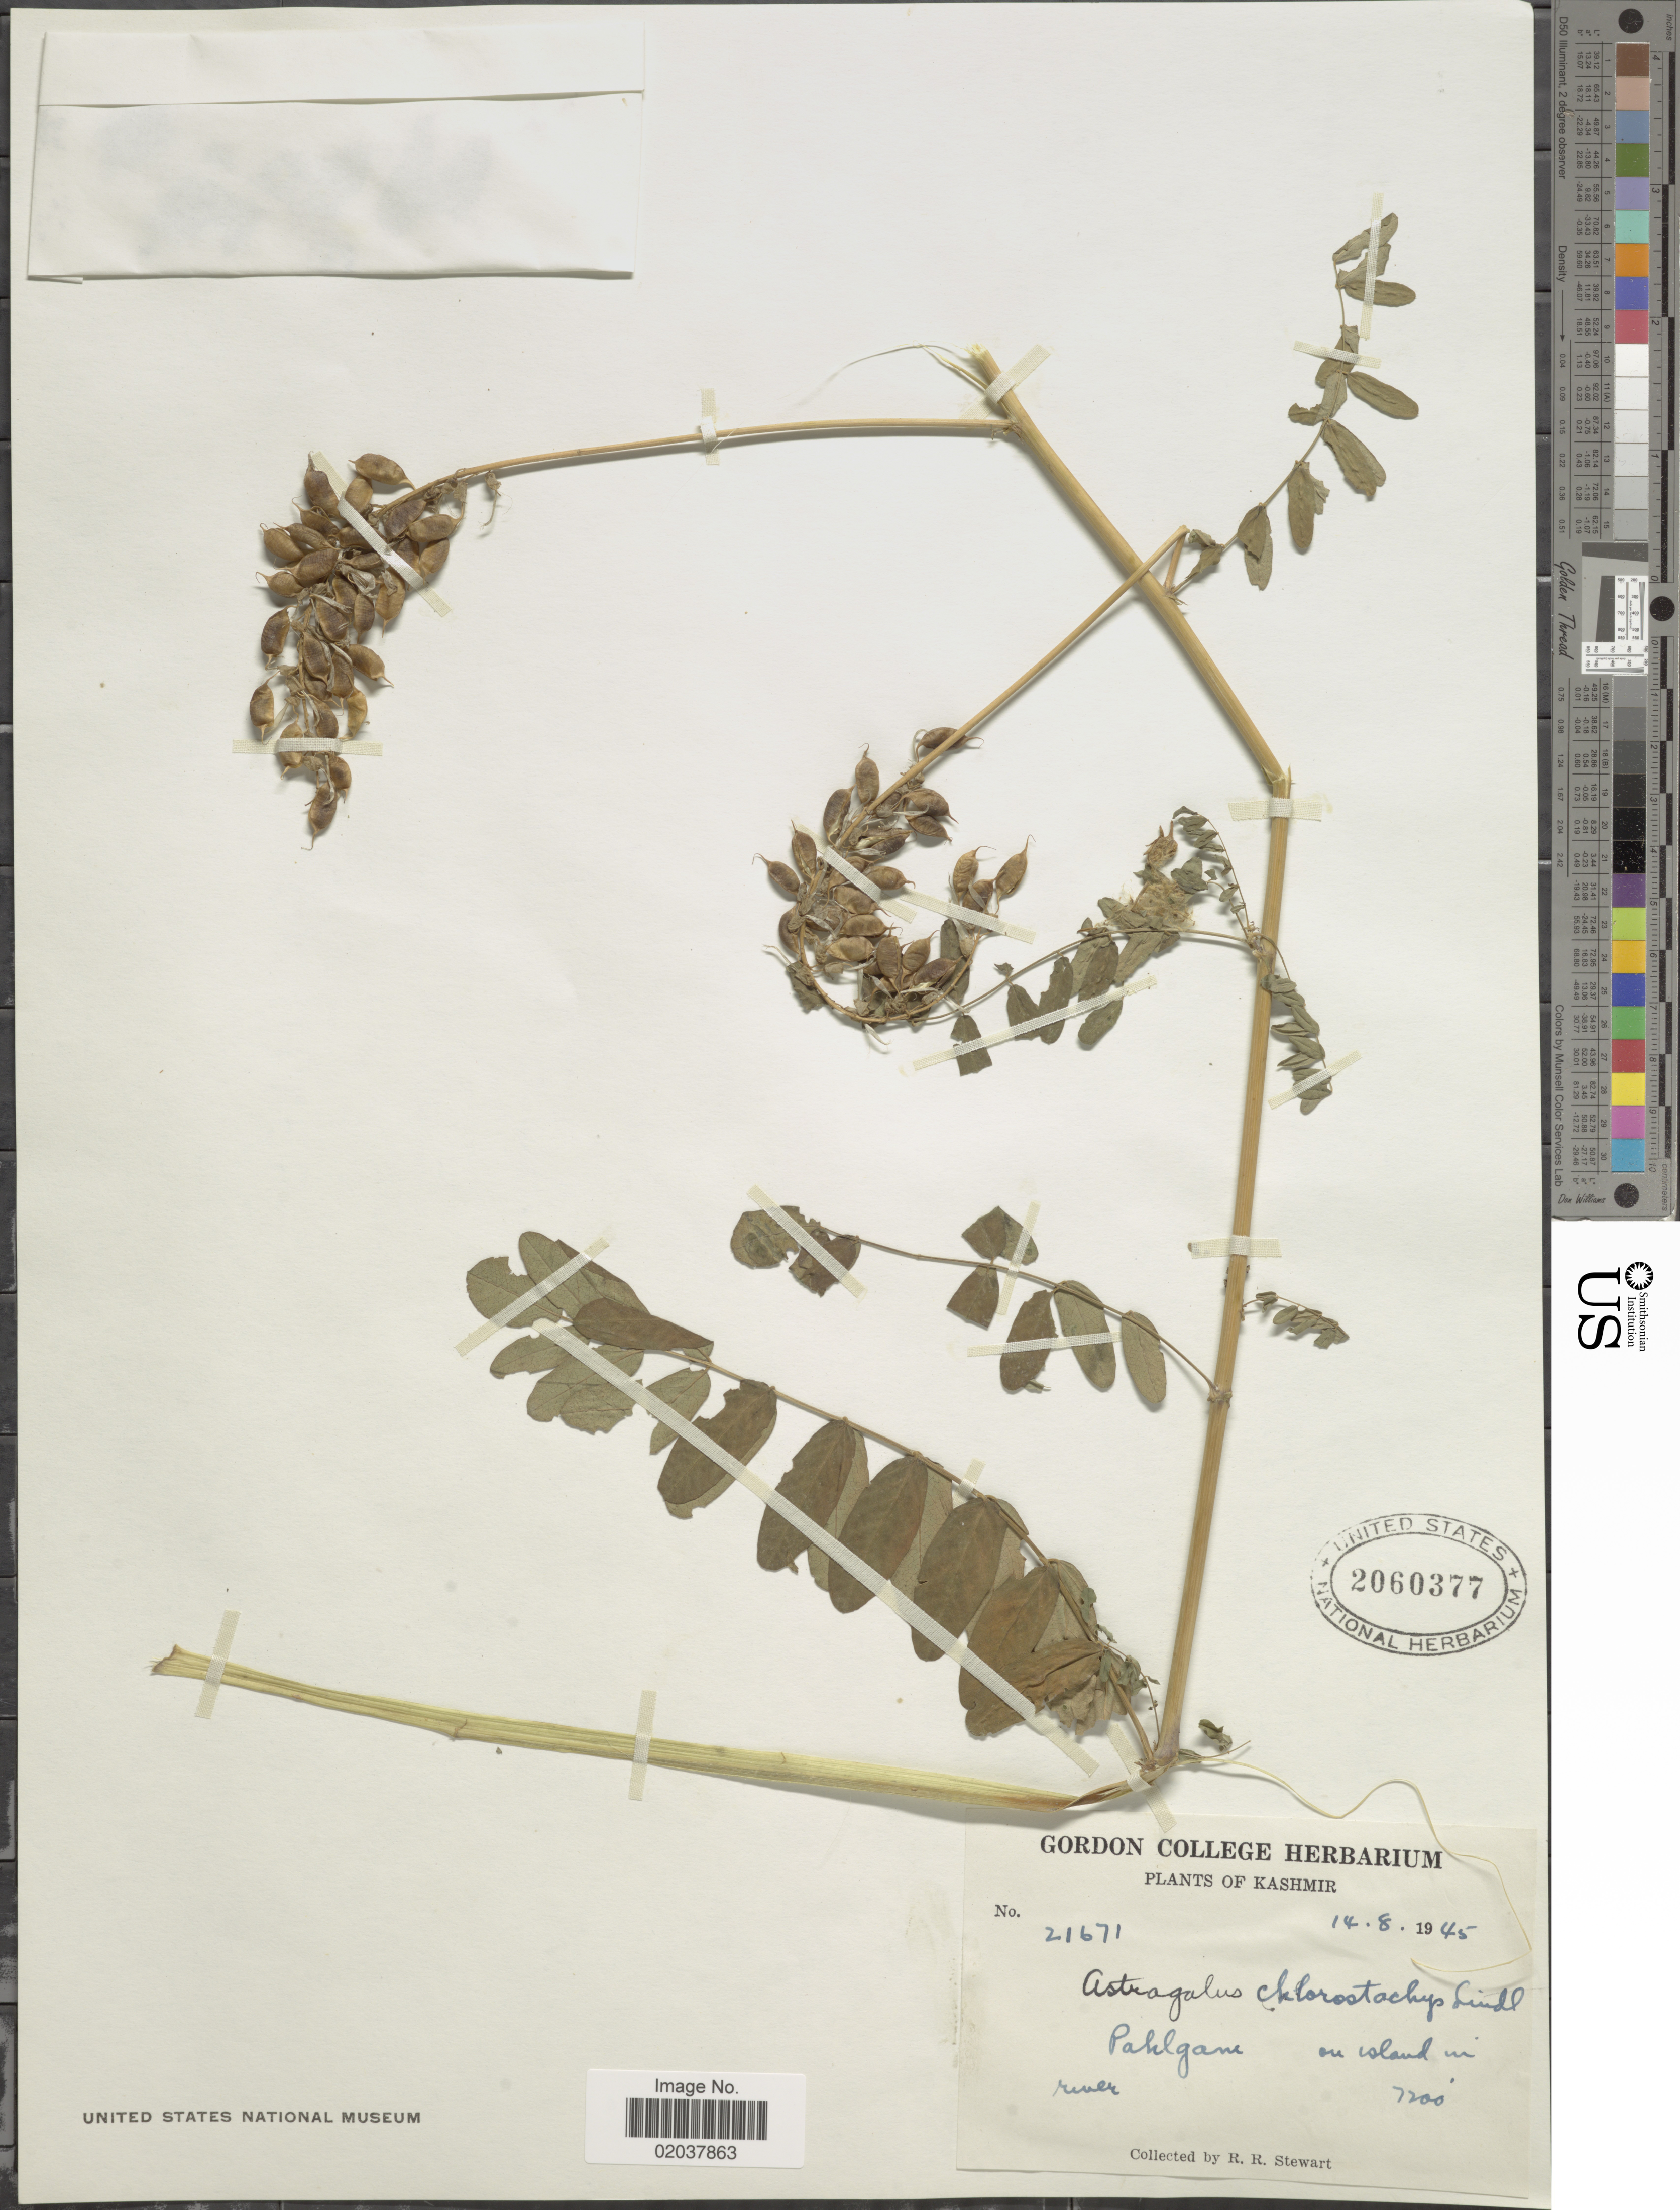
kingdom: Plantae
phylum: Tracheophyta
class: Magnoliopsida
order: Fabales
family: Fabaceae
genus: Astragalus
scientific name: Astragalus chlorostachys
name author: Lindl.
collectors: R. R. Stewart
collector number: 21671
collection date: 1945-08-14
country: India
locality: Kashmir, Pahlgam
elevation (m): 2195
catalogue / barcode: US 2060377